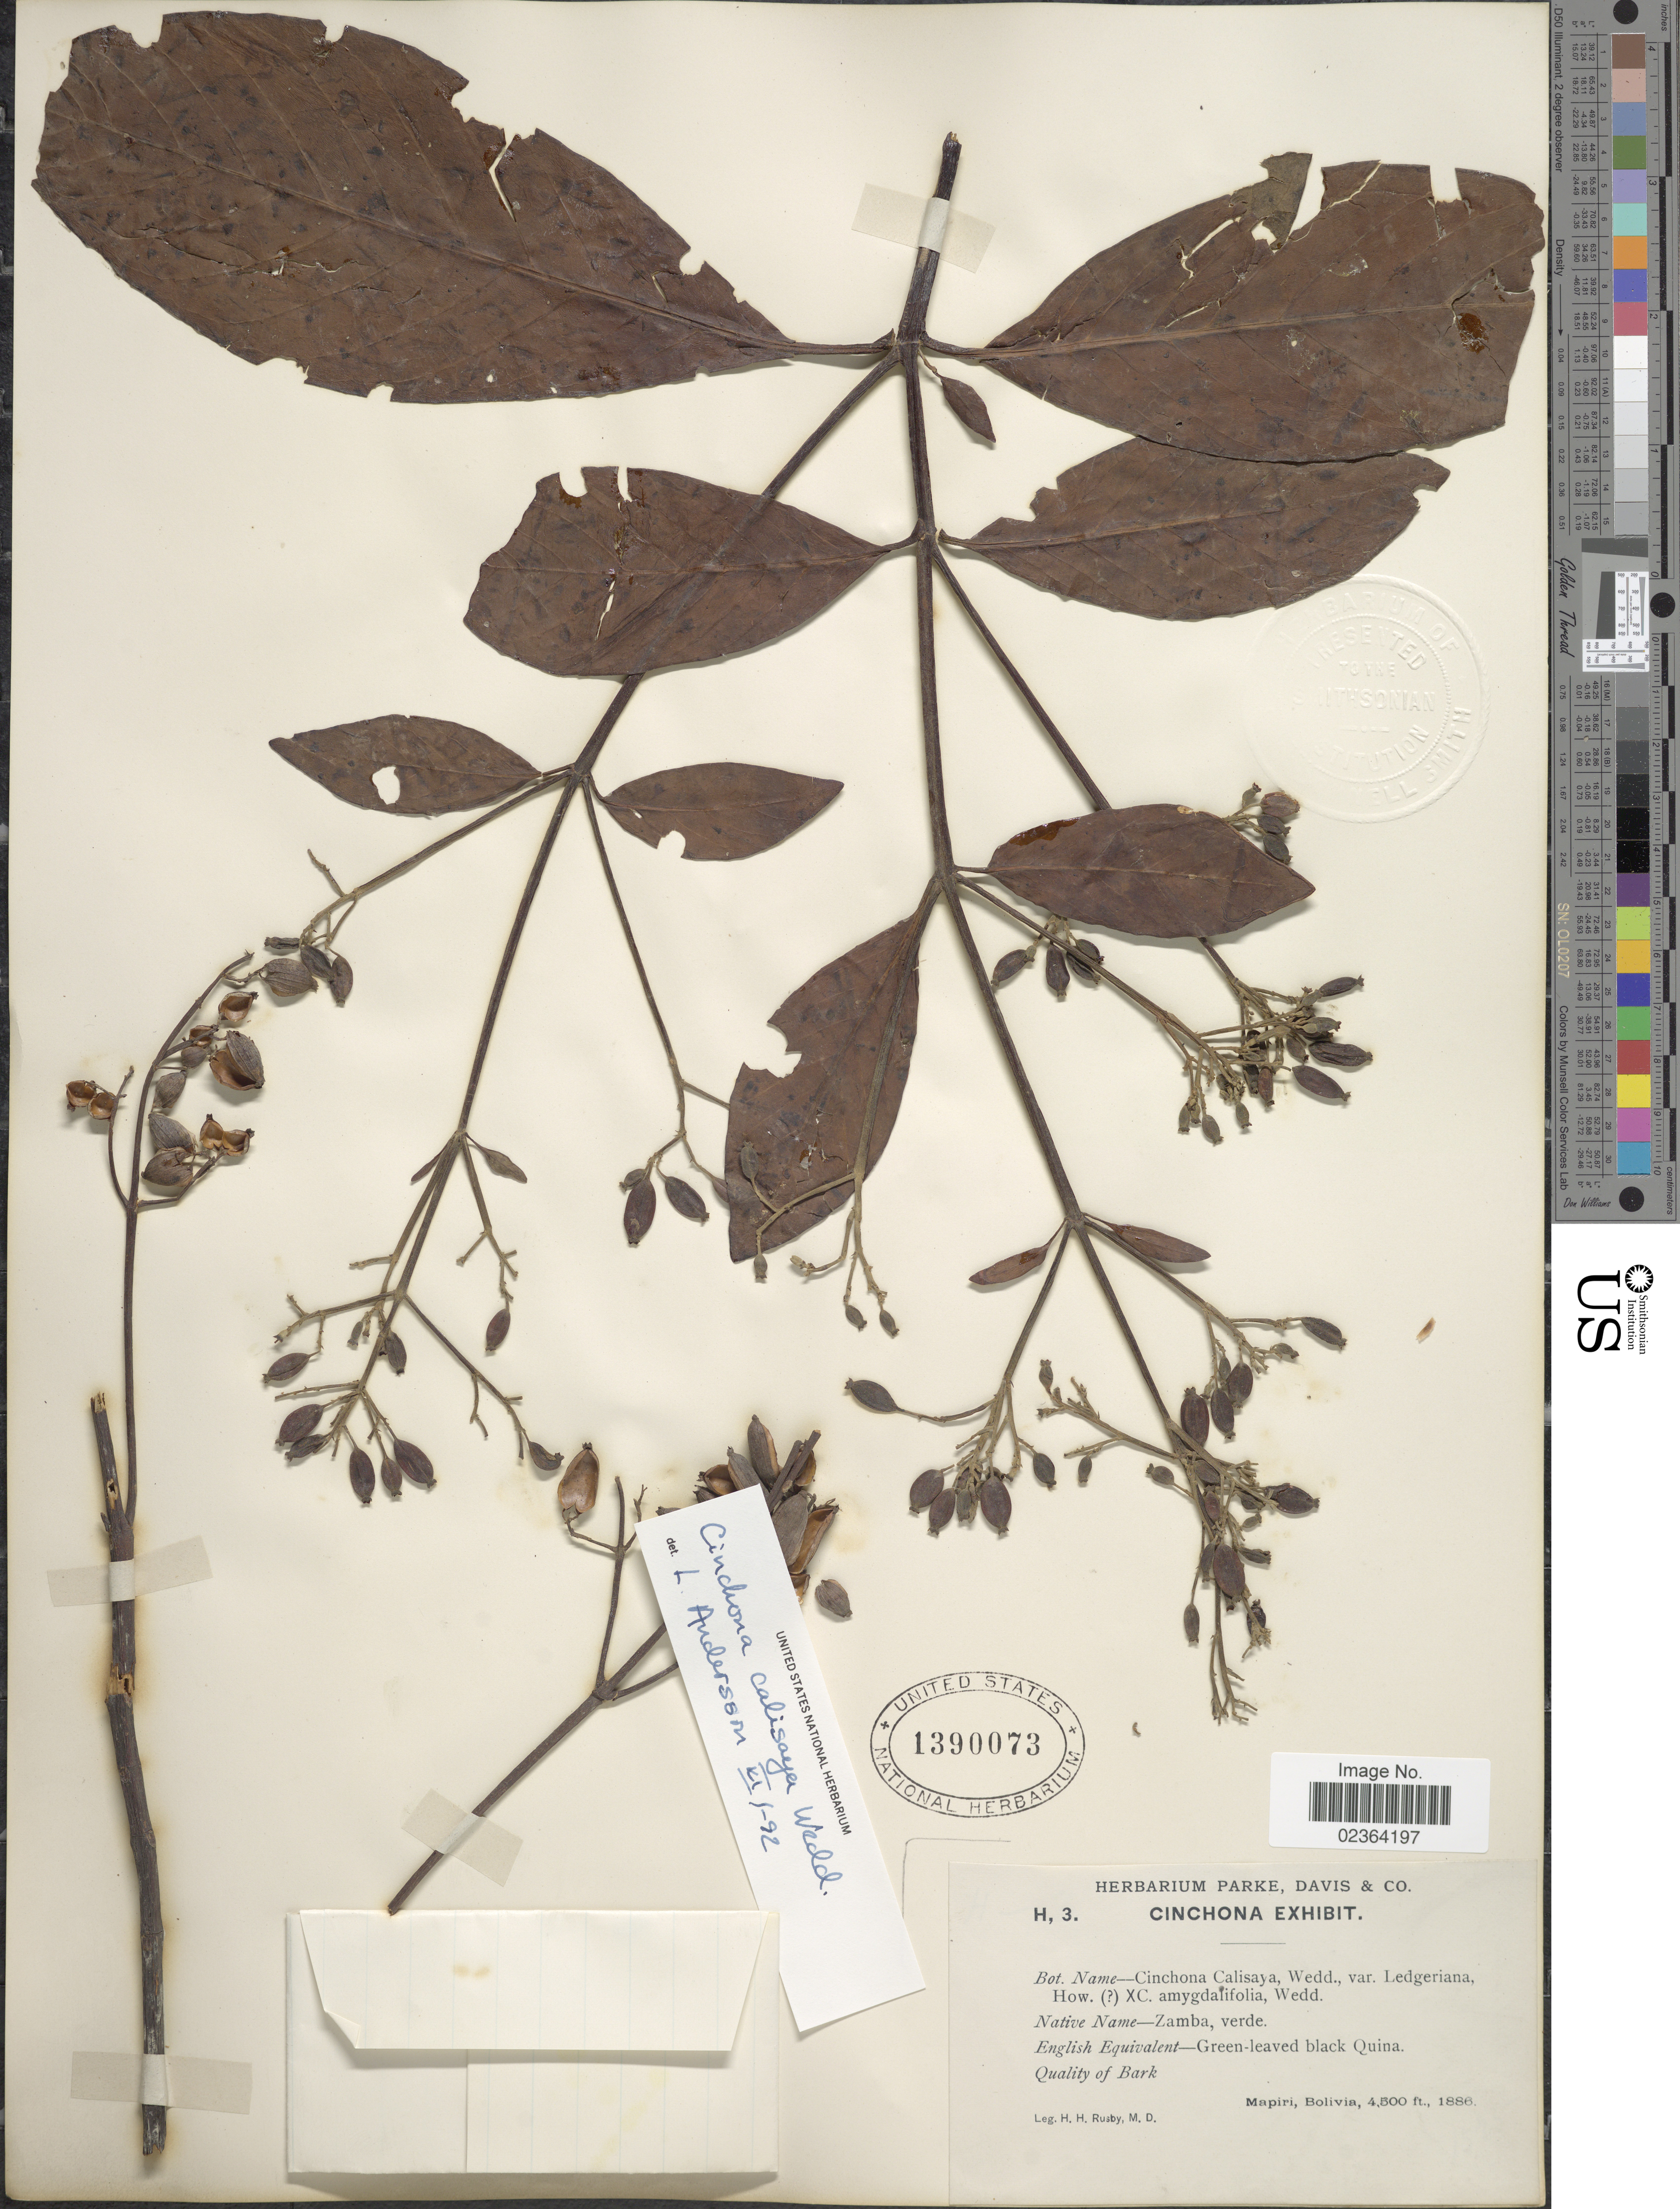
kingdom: Plantae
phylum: Tracheophyta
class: Magnoliopsida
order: Gentianales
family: Rubiaceae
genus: Cinchona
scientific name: Cinchona calisaya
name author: Wedd.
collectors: H. H. Rusby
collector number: H, 3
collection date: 1886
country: Bolivia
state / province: La Páz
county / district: Larecaja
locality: Mapiri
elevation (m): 1372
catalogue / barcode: US 1390073